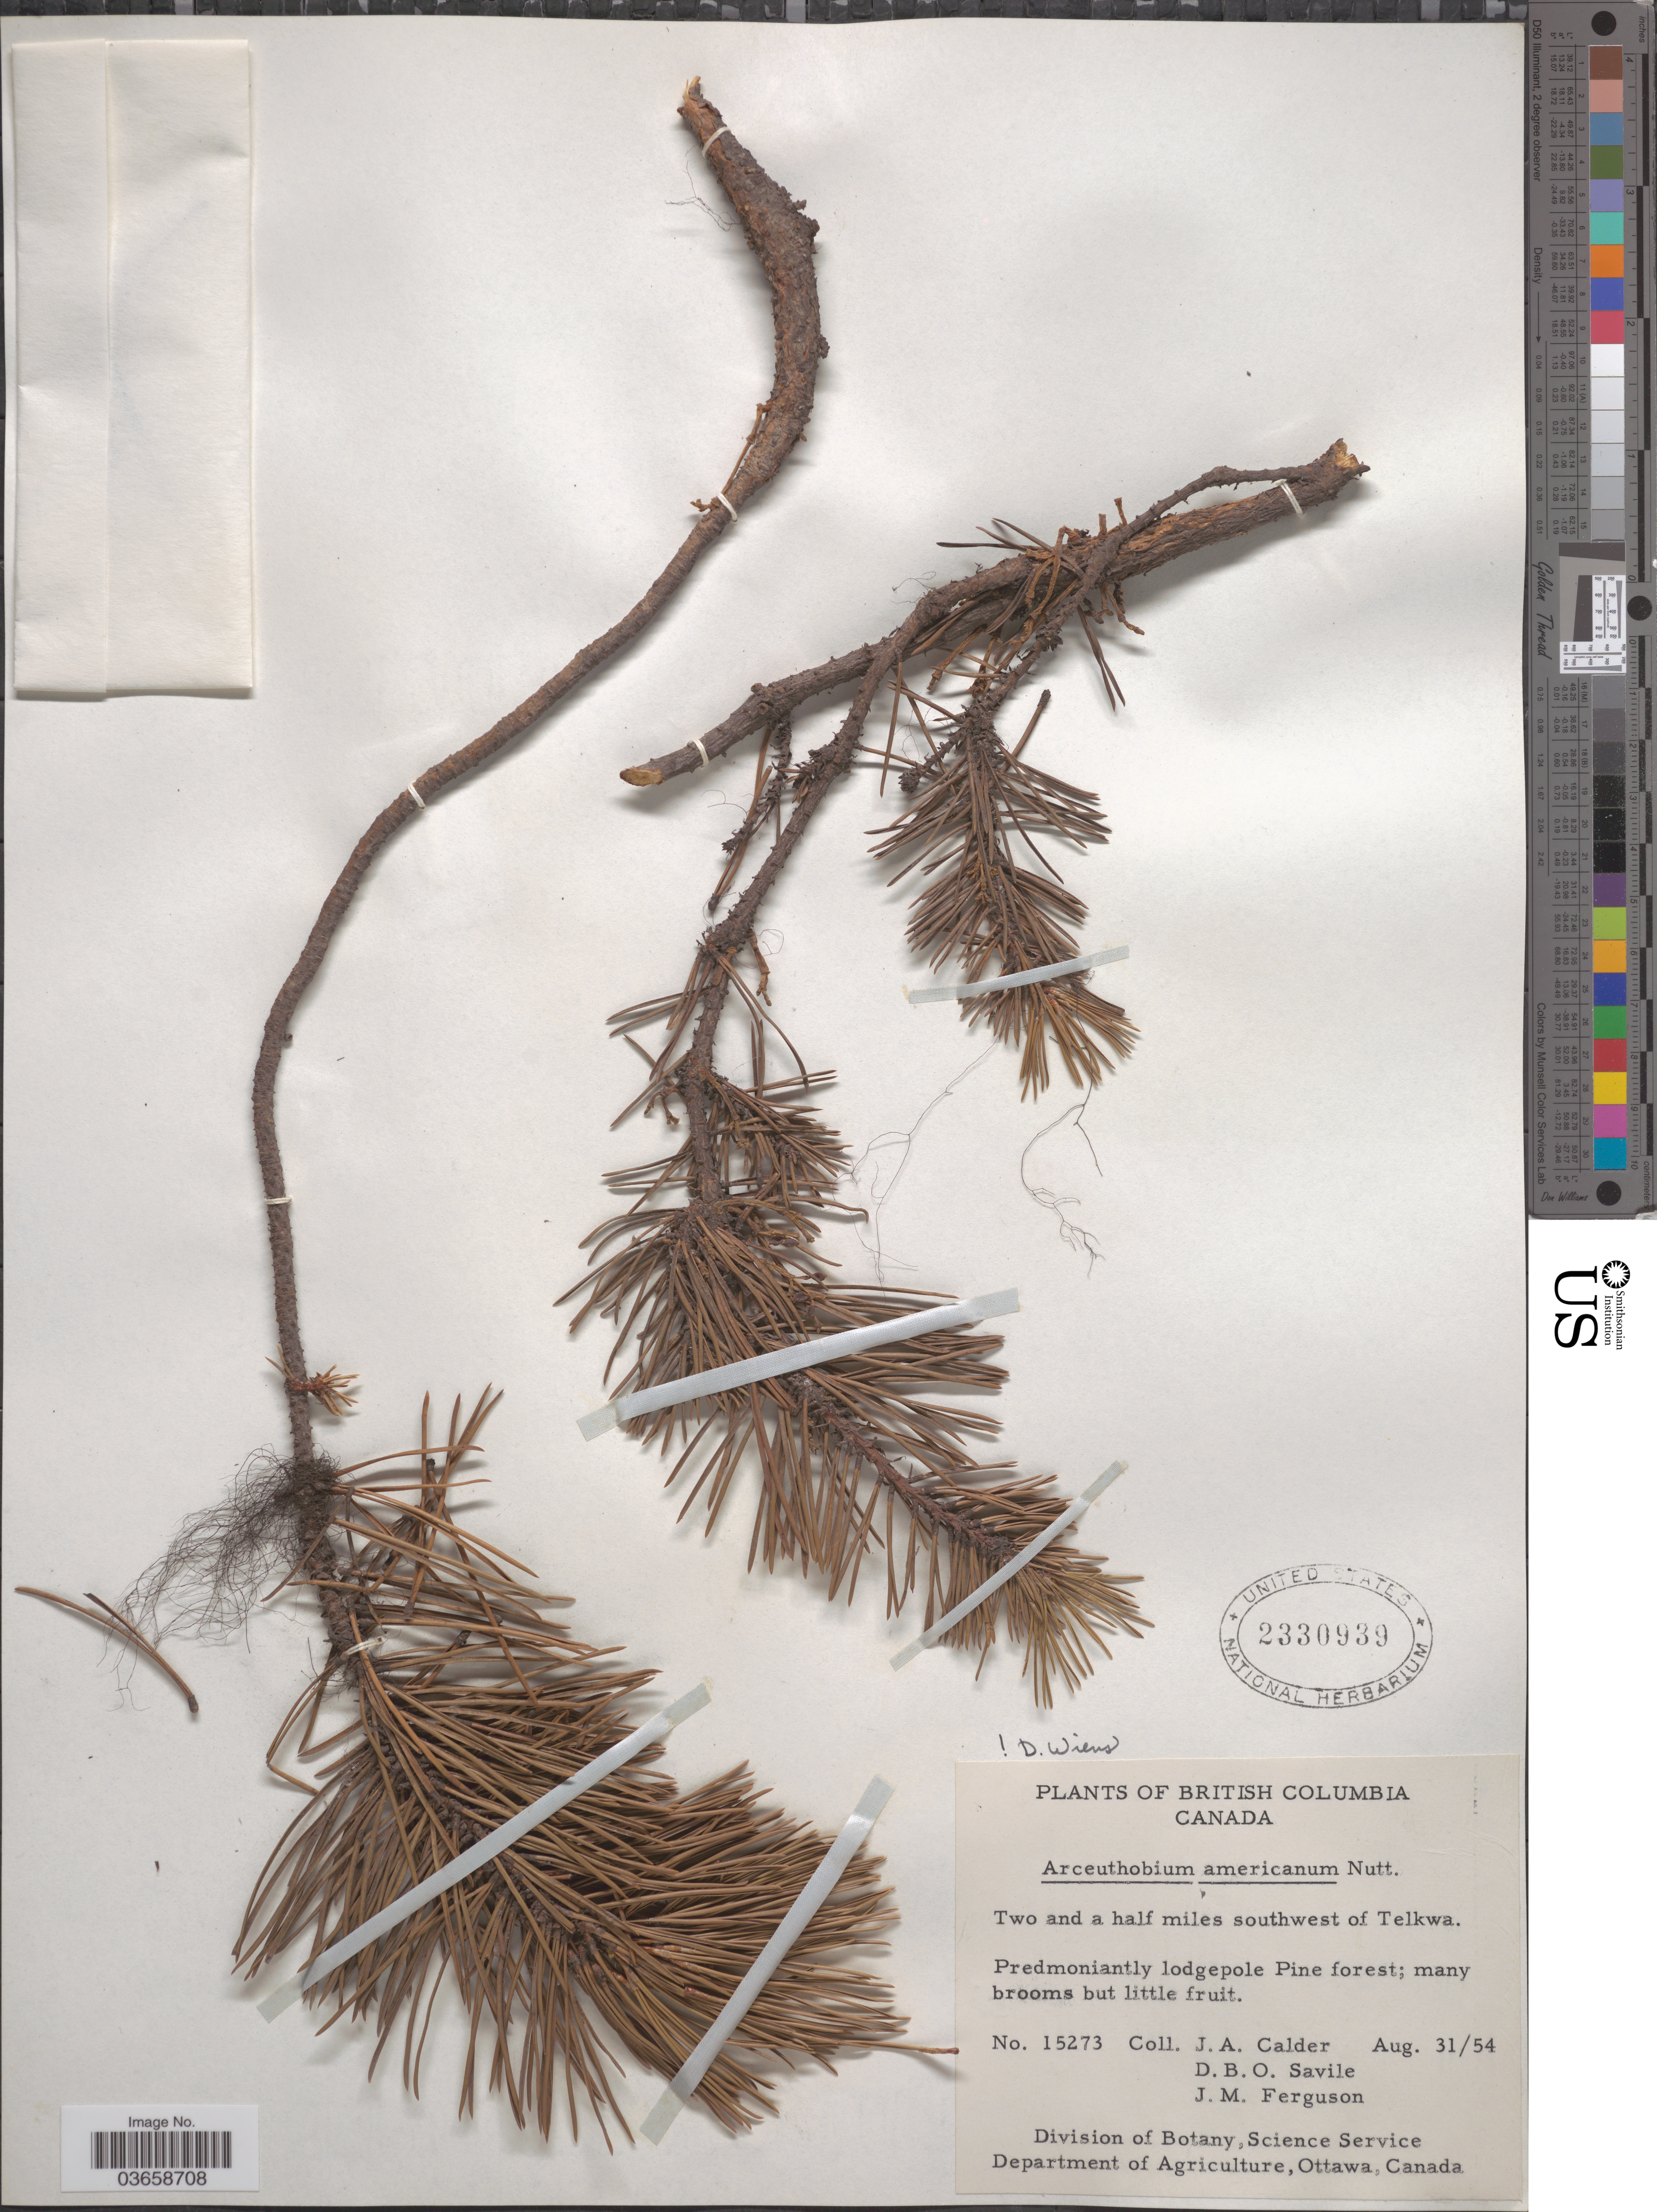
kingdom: Plantae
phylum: Tracheophyta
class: Magnoliopsida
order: Santalales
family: Viscaceae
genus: Arceuthobium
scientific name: Arceuthobium americanum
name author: Nutt. ex A. Gray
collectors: J. A. Calder, D. Savile & J. M. Ferguson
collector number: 15273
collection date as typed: Transcribed d/m/y: 31/8/54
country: Canada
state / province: British Columbia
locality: Two and a half miles southwest of Telkwa.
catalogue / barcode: US 2330939